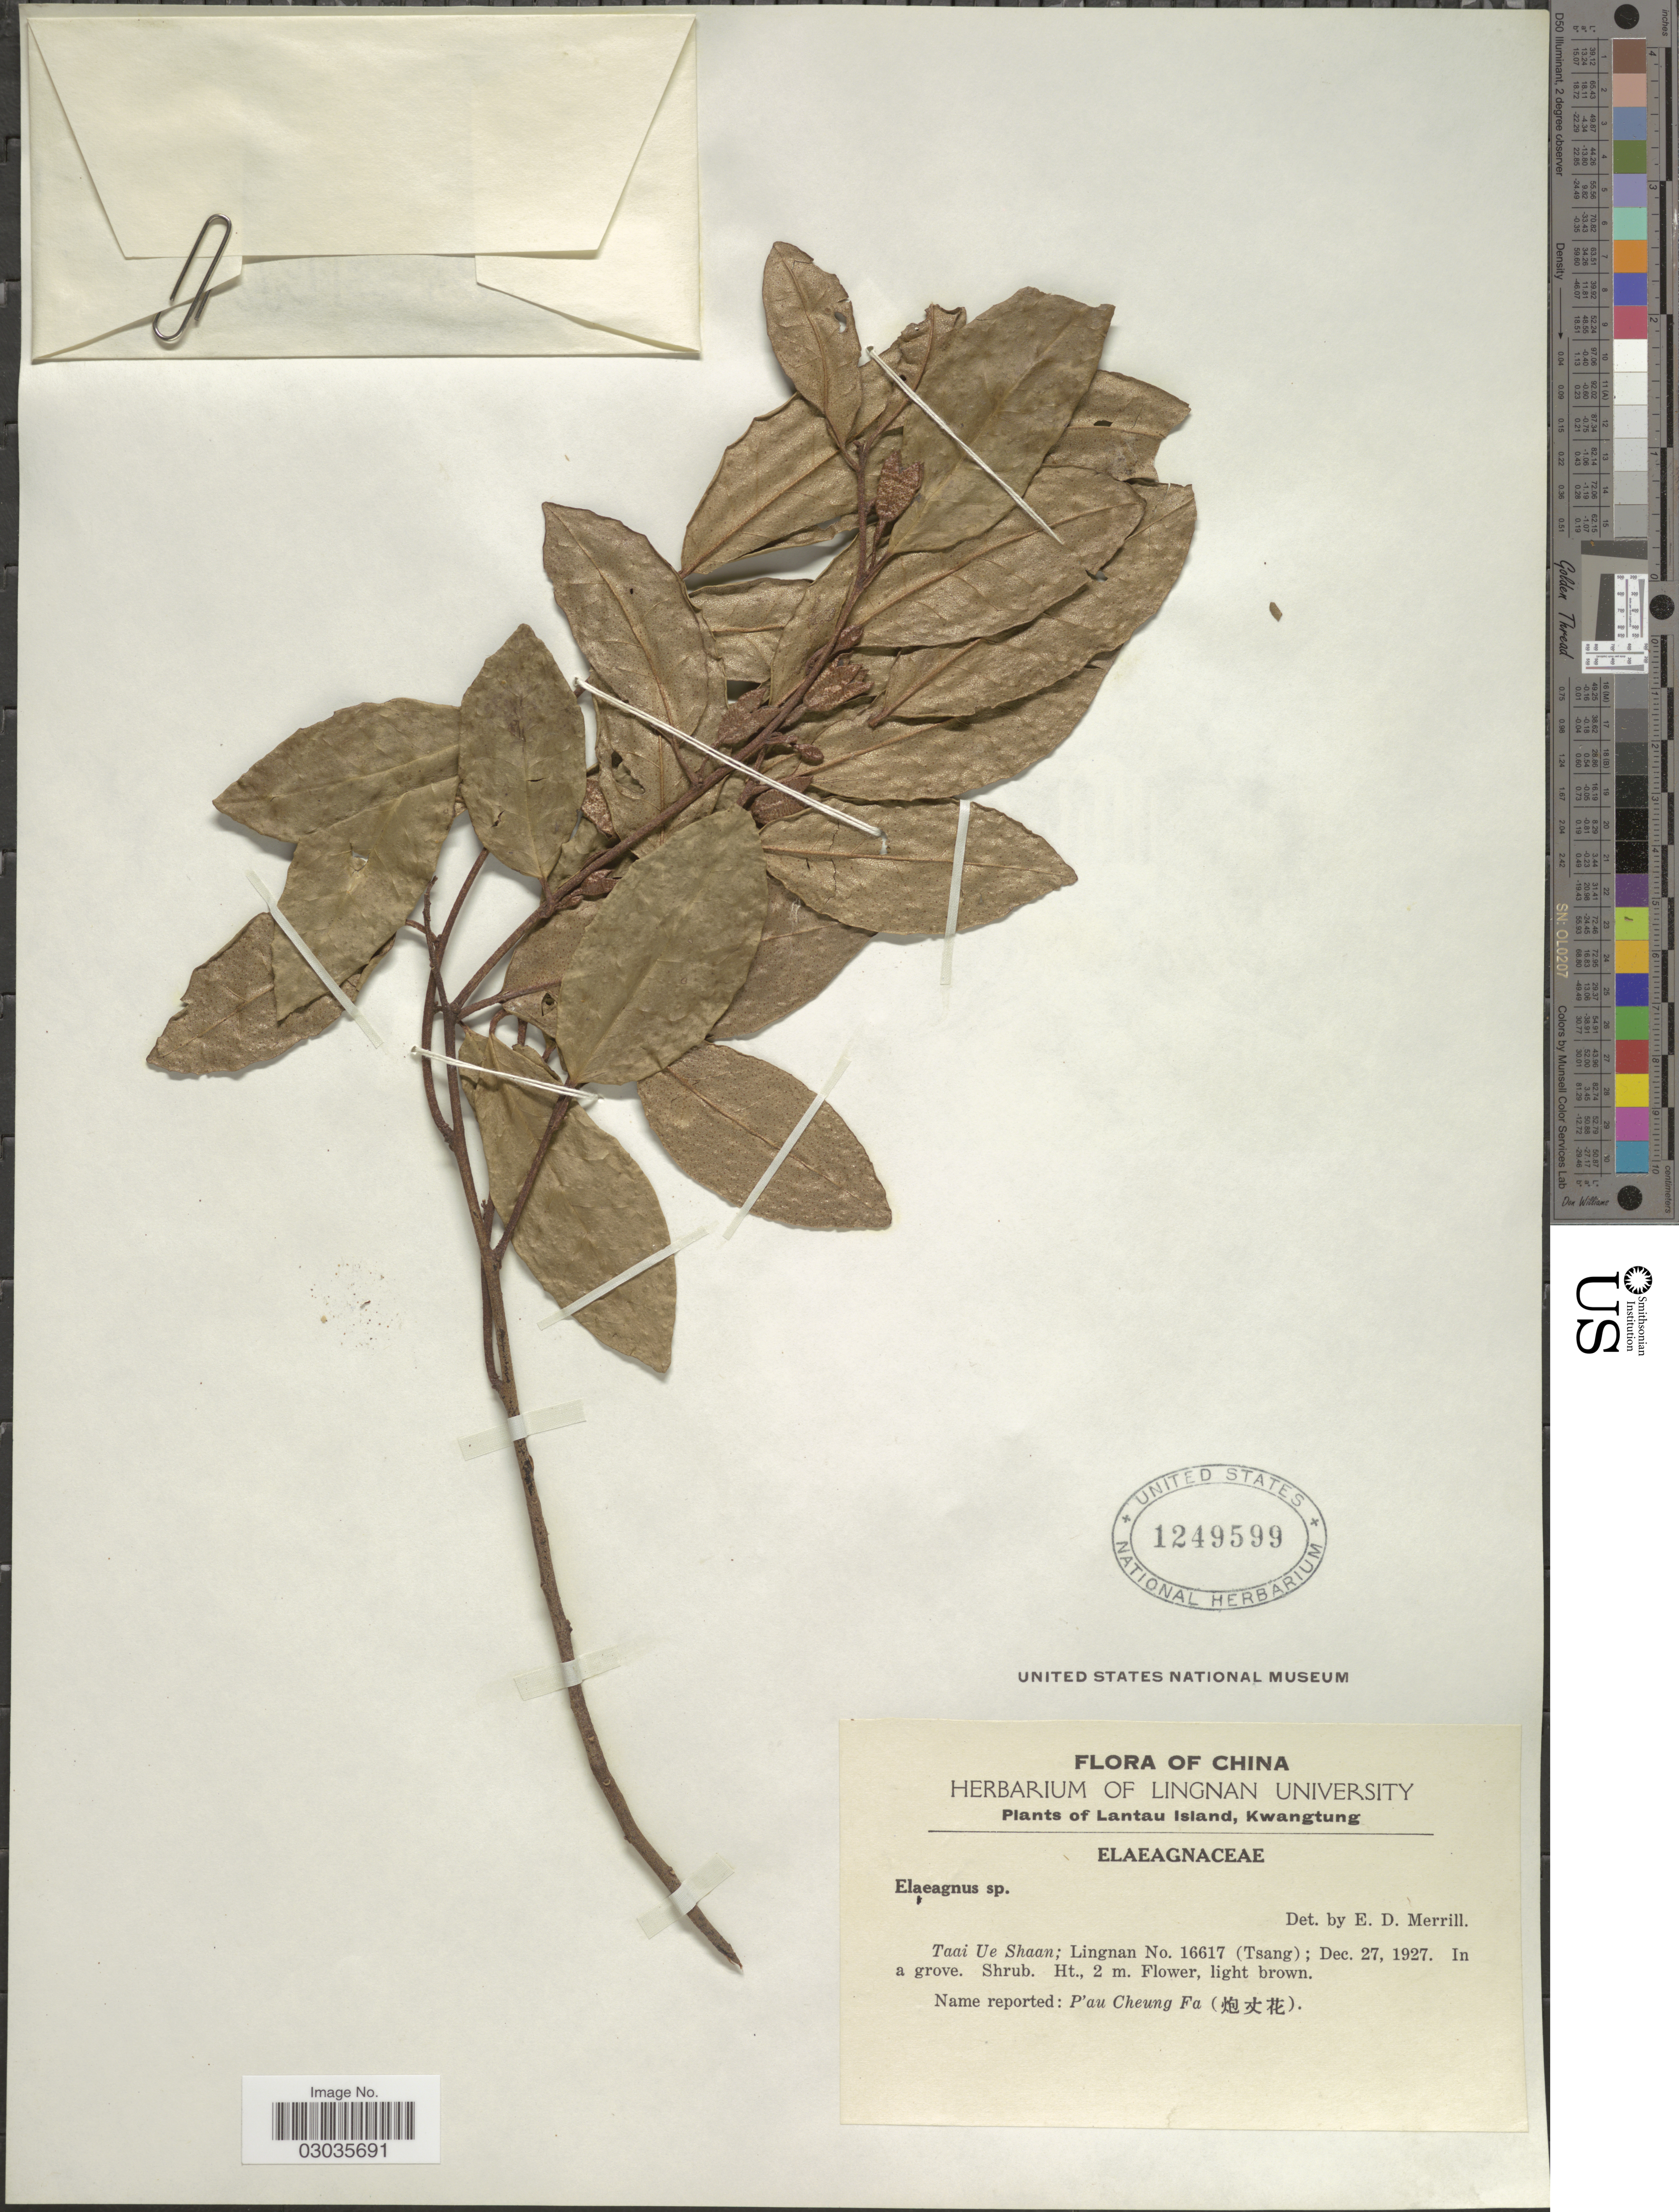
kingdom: Plantae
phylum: Tracheophyta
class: Magnoliopsida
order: Rosales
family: Elaeagnaceae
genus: Elaeagnus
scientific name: Elaeagnus sp.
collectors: -- Tsang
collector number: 16617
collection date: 1927-12-27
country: China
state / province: Guangdong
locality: Lantau Island, Kwangtung. Taai Ue Shaan.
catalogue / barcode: US 1249599